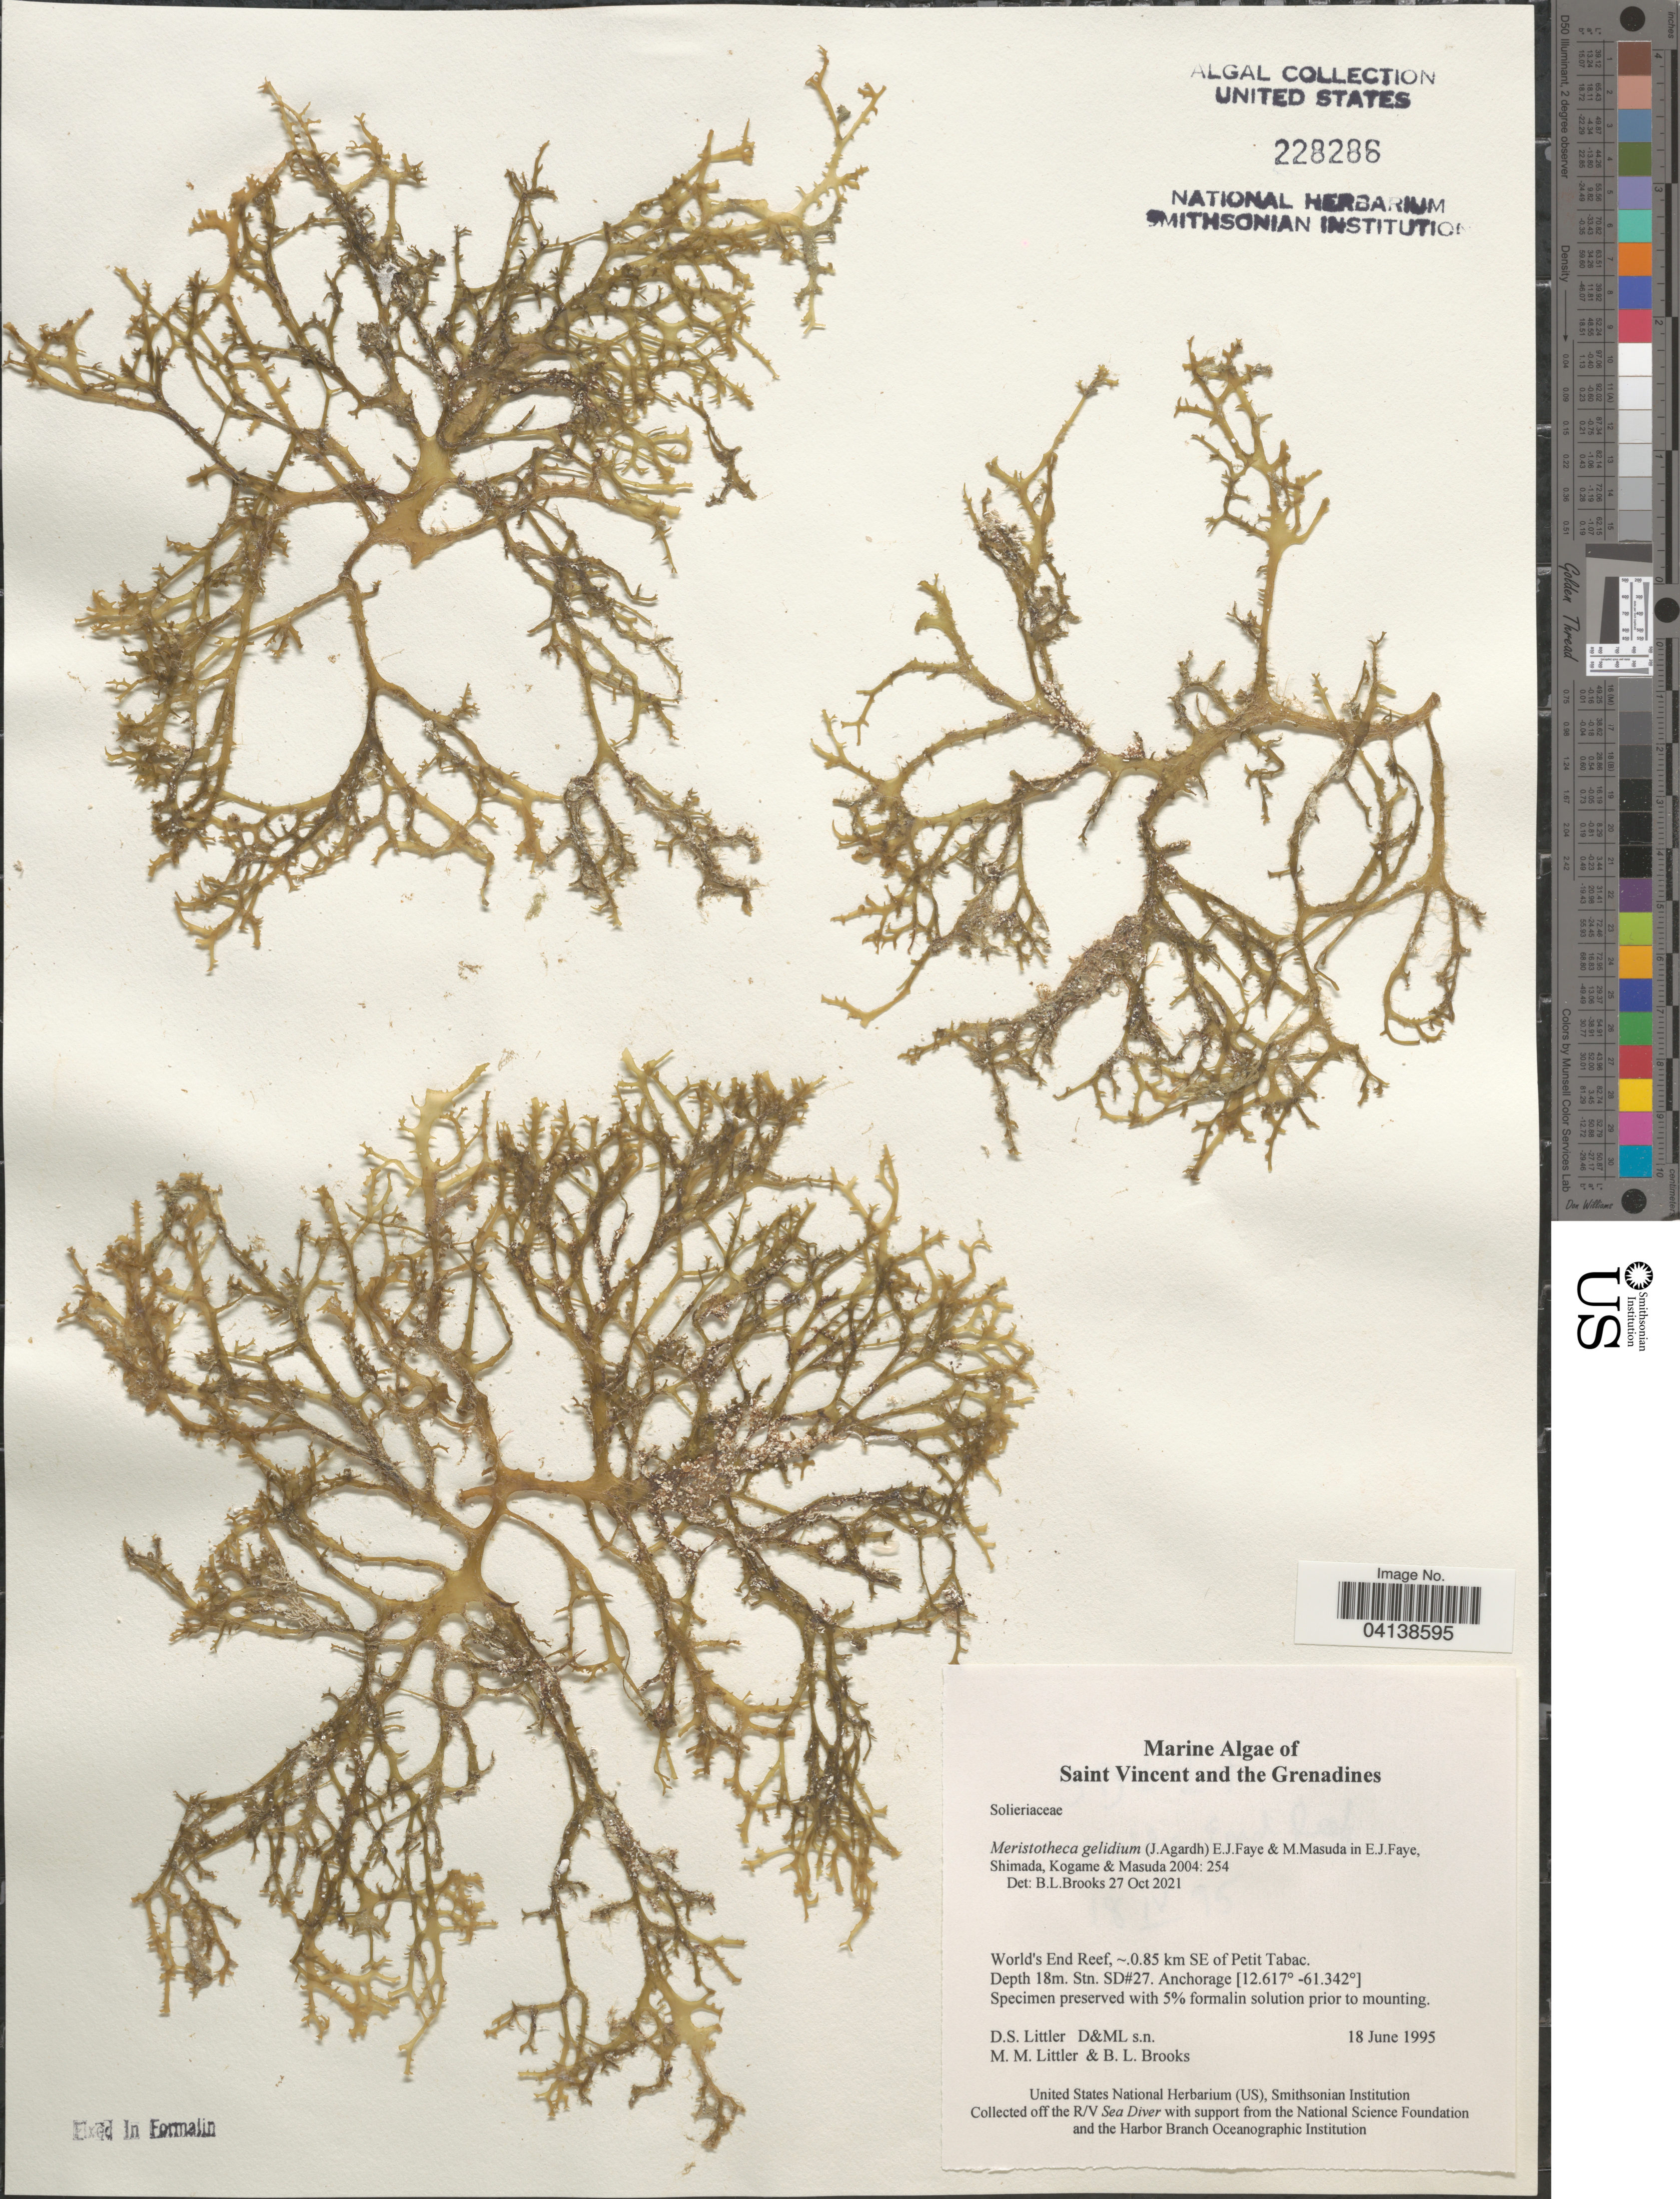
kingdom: Plantae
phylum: Rhodophyta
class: Florideophyceae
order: Gigartinales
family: Solieriaceae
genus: Meristotheca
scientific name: Meristotheca gelidium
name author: (J. Agardh) E.J. Faye & Masuda in E.J. Faye et al.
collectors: D. S. Littler & B. Brooks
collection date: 1995-06-18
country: St. Vincent - Grenadines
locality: Saint Vincent and the Grenadines. World's End Reef, ~.0.85 km SE of Petit Tabac. Stn. SD#27.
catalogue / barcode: US 228286